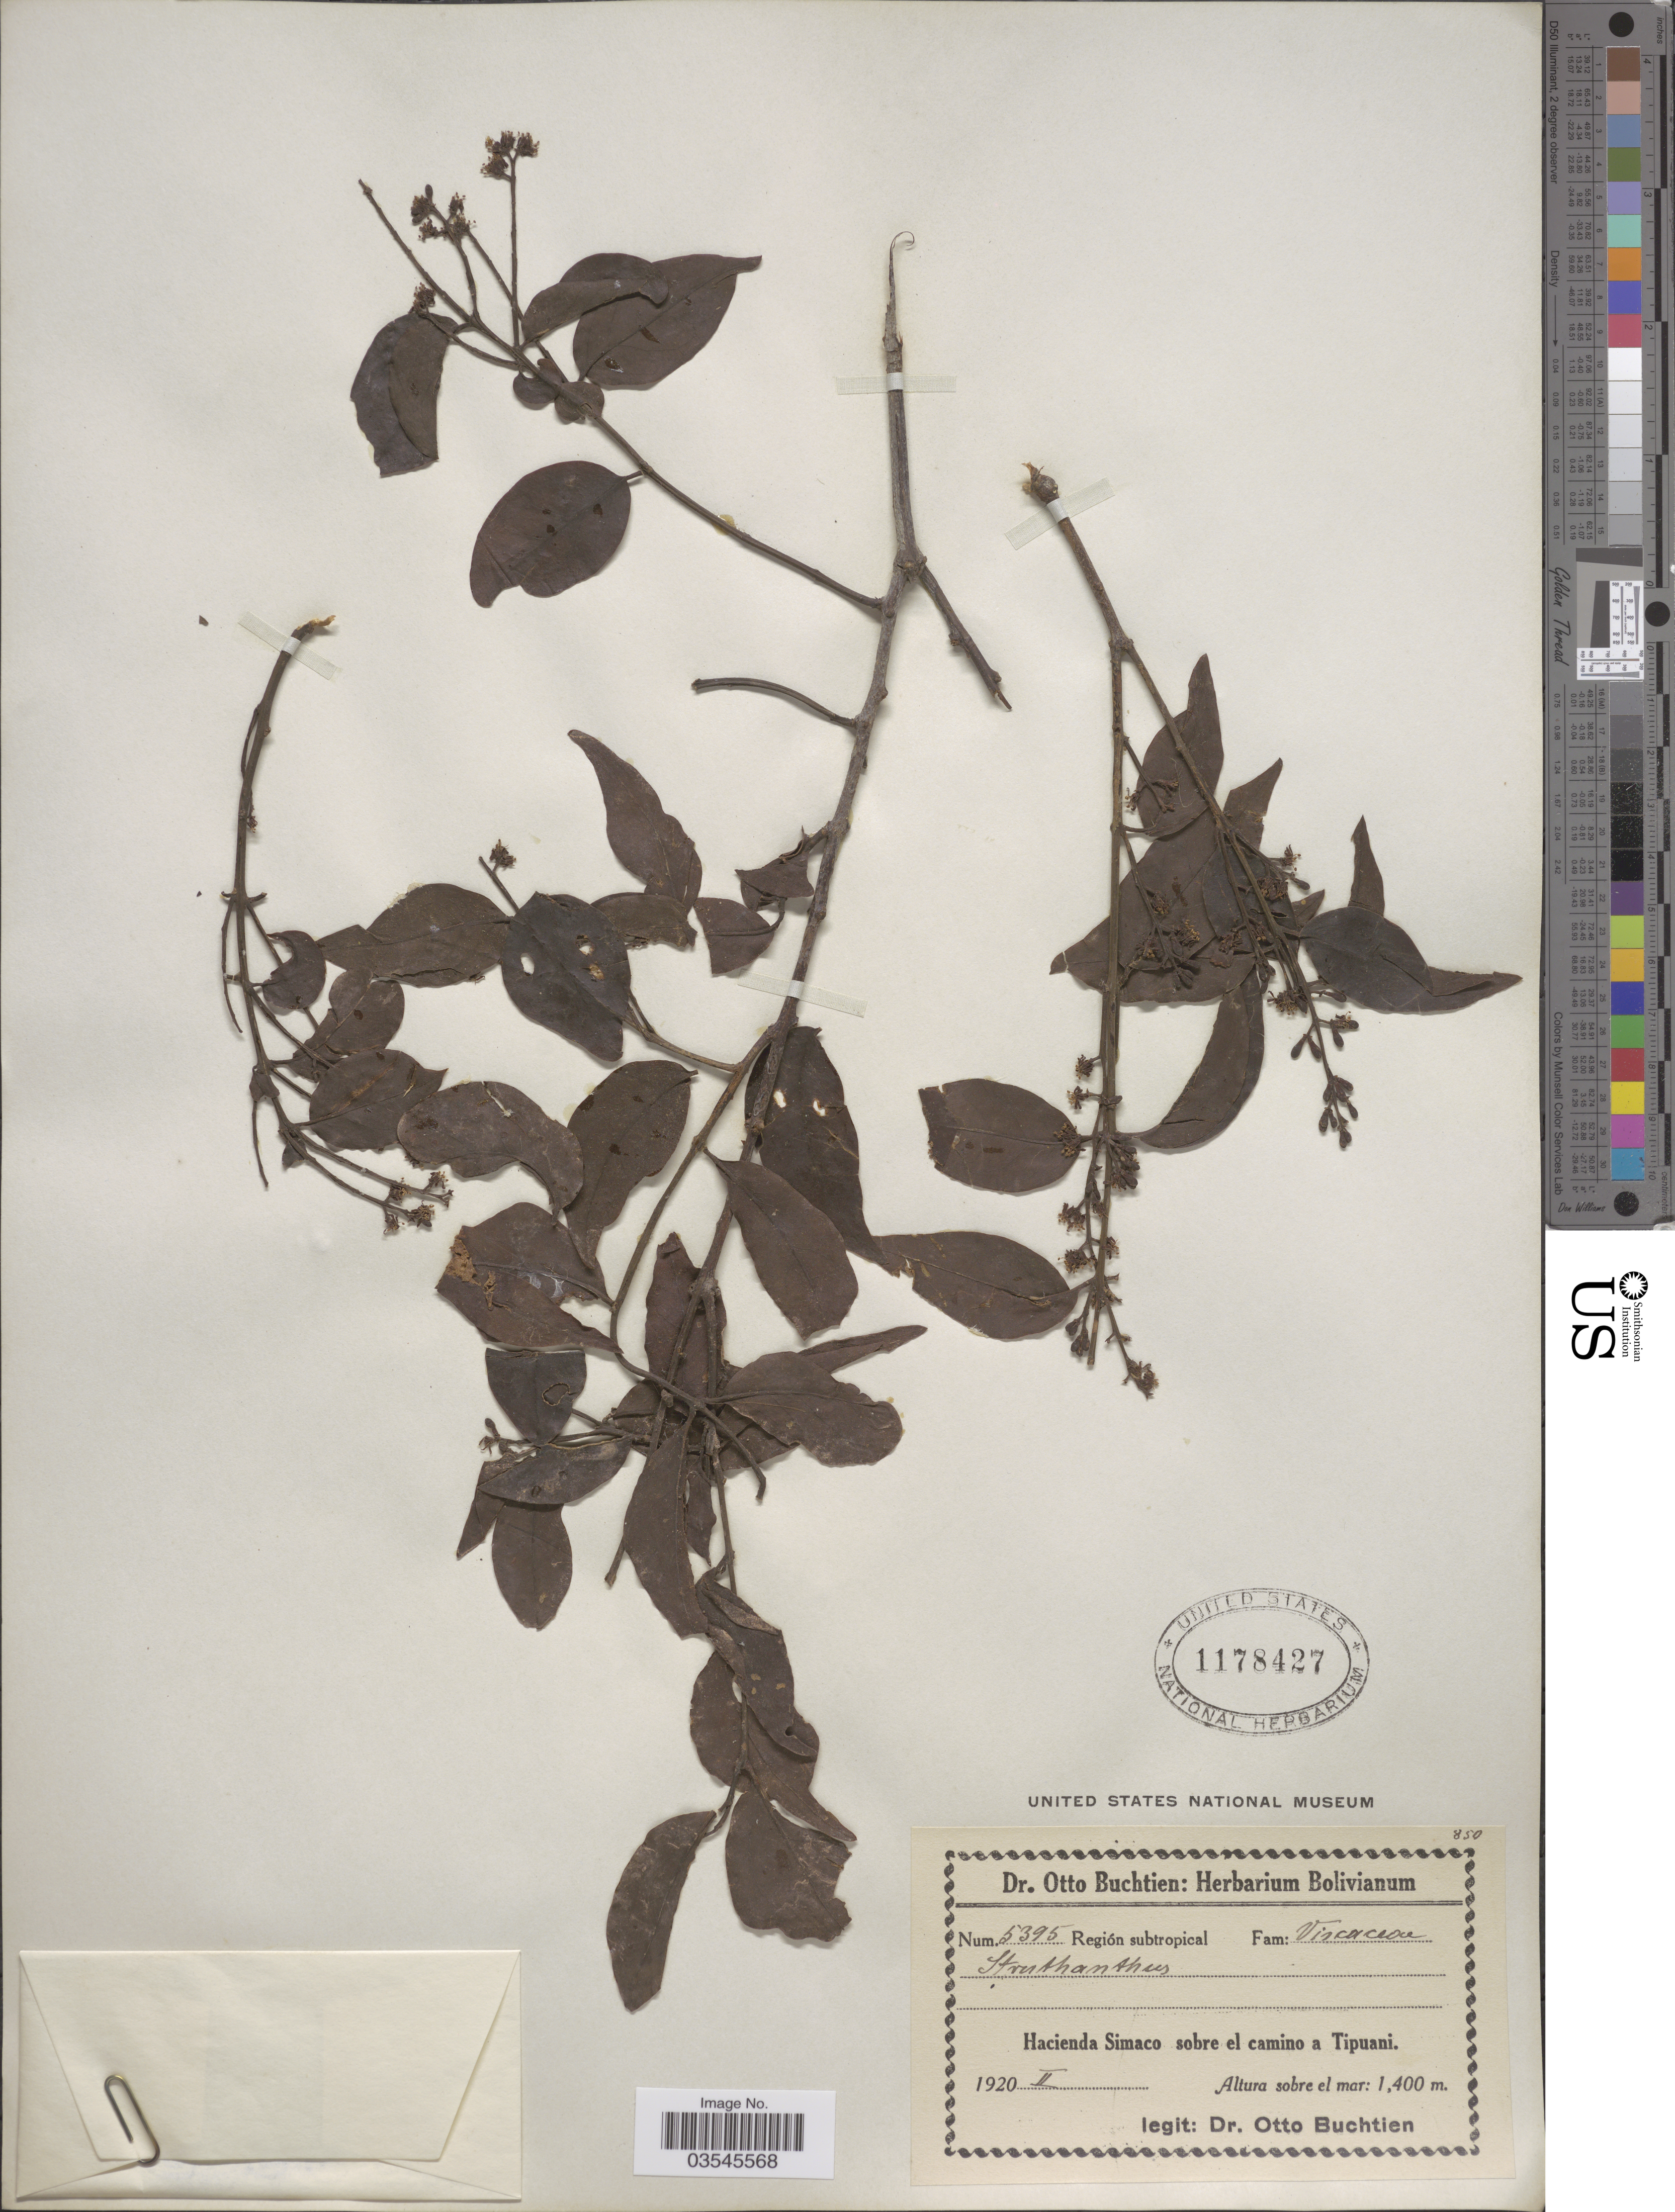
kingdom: Plantae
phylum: Tracheophyta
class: Magnoliopsida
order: Santalales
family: Loranthaceae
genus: Struthanthus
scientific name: Struthanthus sp.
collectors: O. Buchtien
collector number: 5395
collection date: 1920-02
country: Bolivia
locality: Hacienda Simaco sobre el camino a Tipuani.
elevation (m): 1400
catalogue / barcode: US 1178427